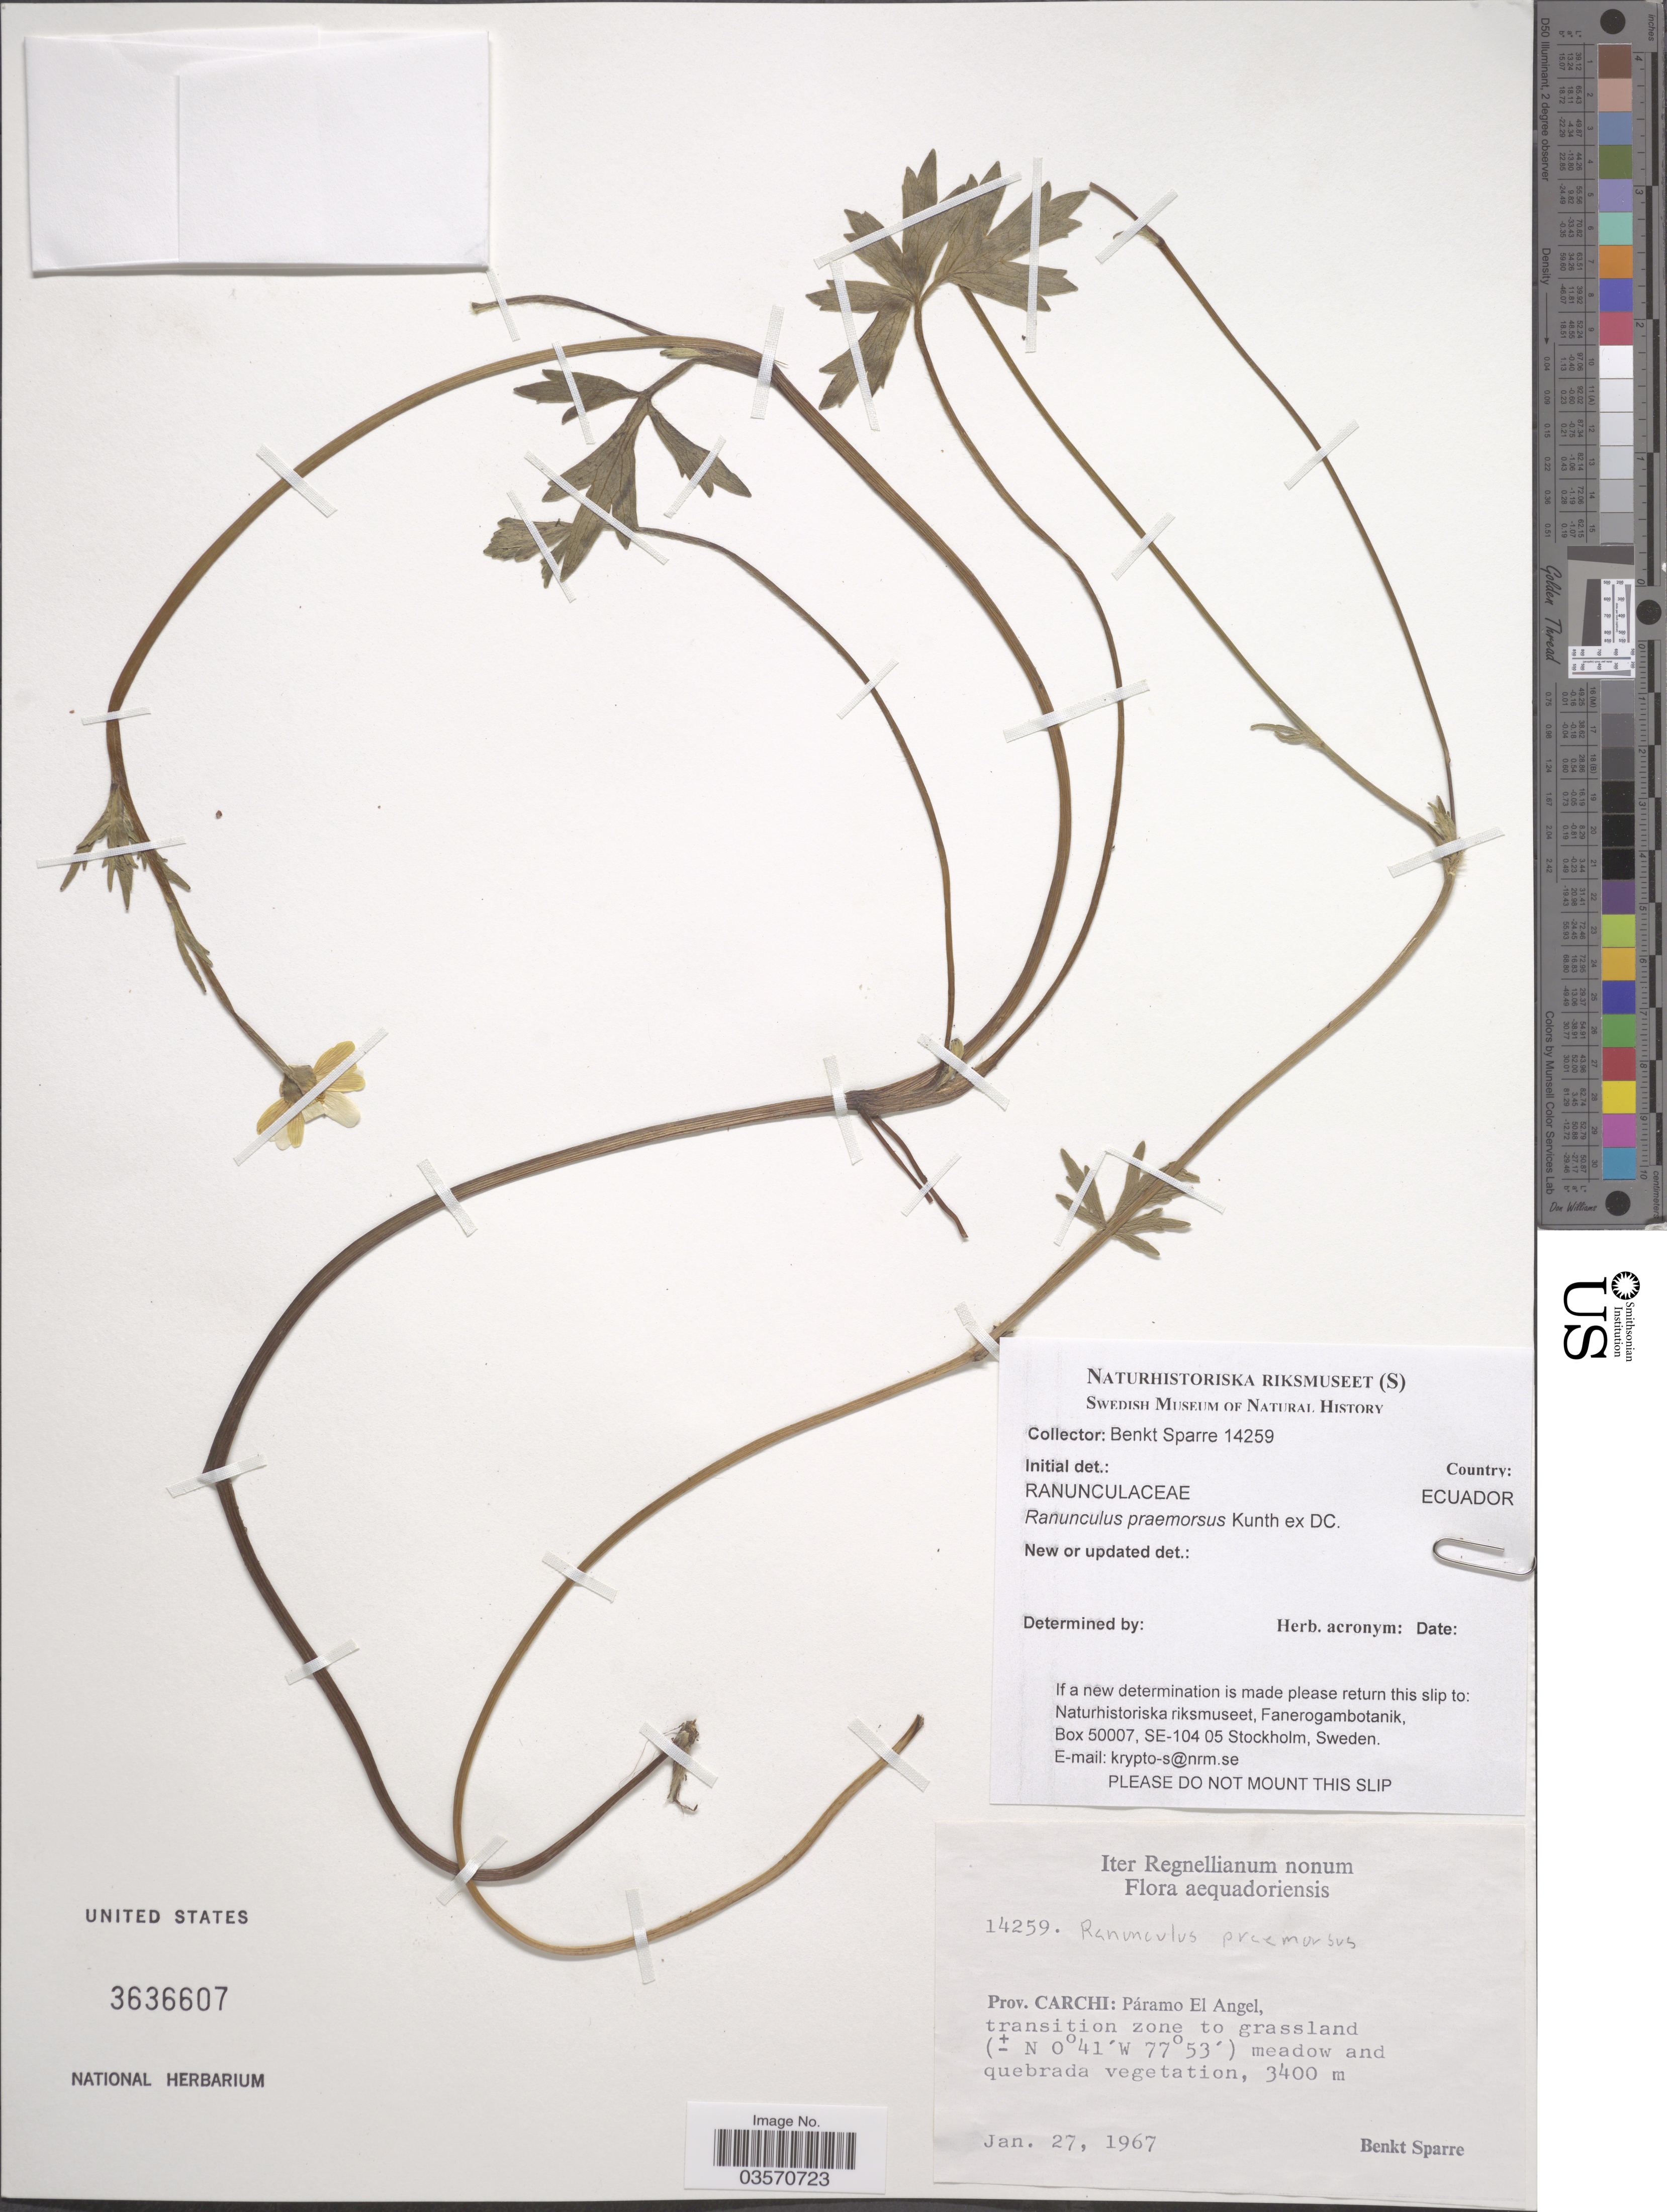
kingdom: Plantae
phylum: Tracheophyta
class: Magnoliopsida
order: Ranunculales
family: Ranunculaceae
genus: Ranunculus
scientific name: Ranunculus praemorsus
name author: Kunth ex DC.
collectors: B. Sparre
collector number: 14259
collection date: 1967-01-27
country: Ecuador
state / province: Carchi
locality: Aequadoriensis. Páramo El Angel, transition zone to grassland.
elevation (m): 3400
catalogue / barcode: US 3636607